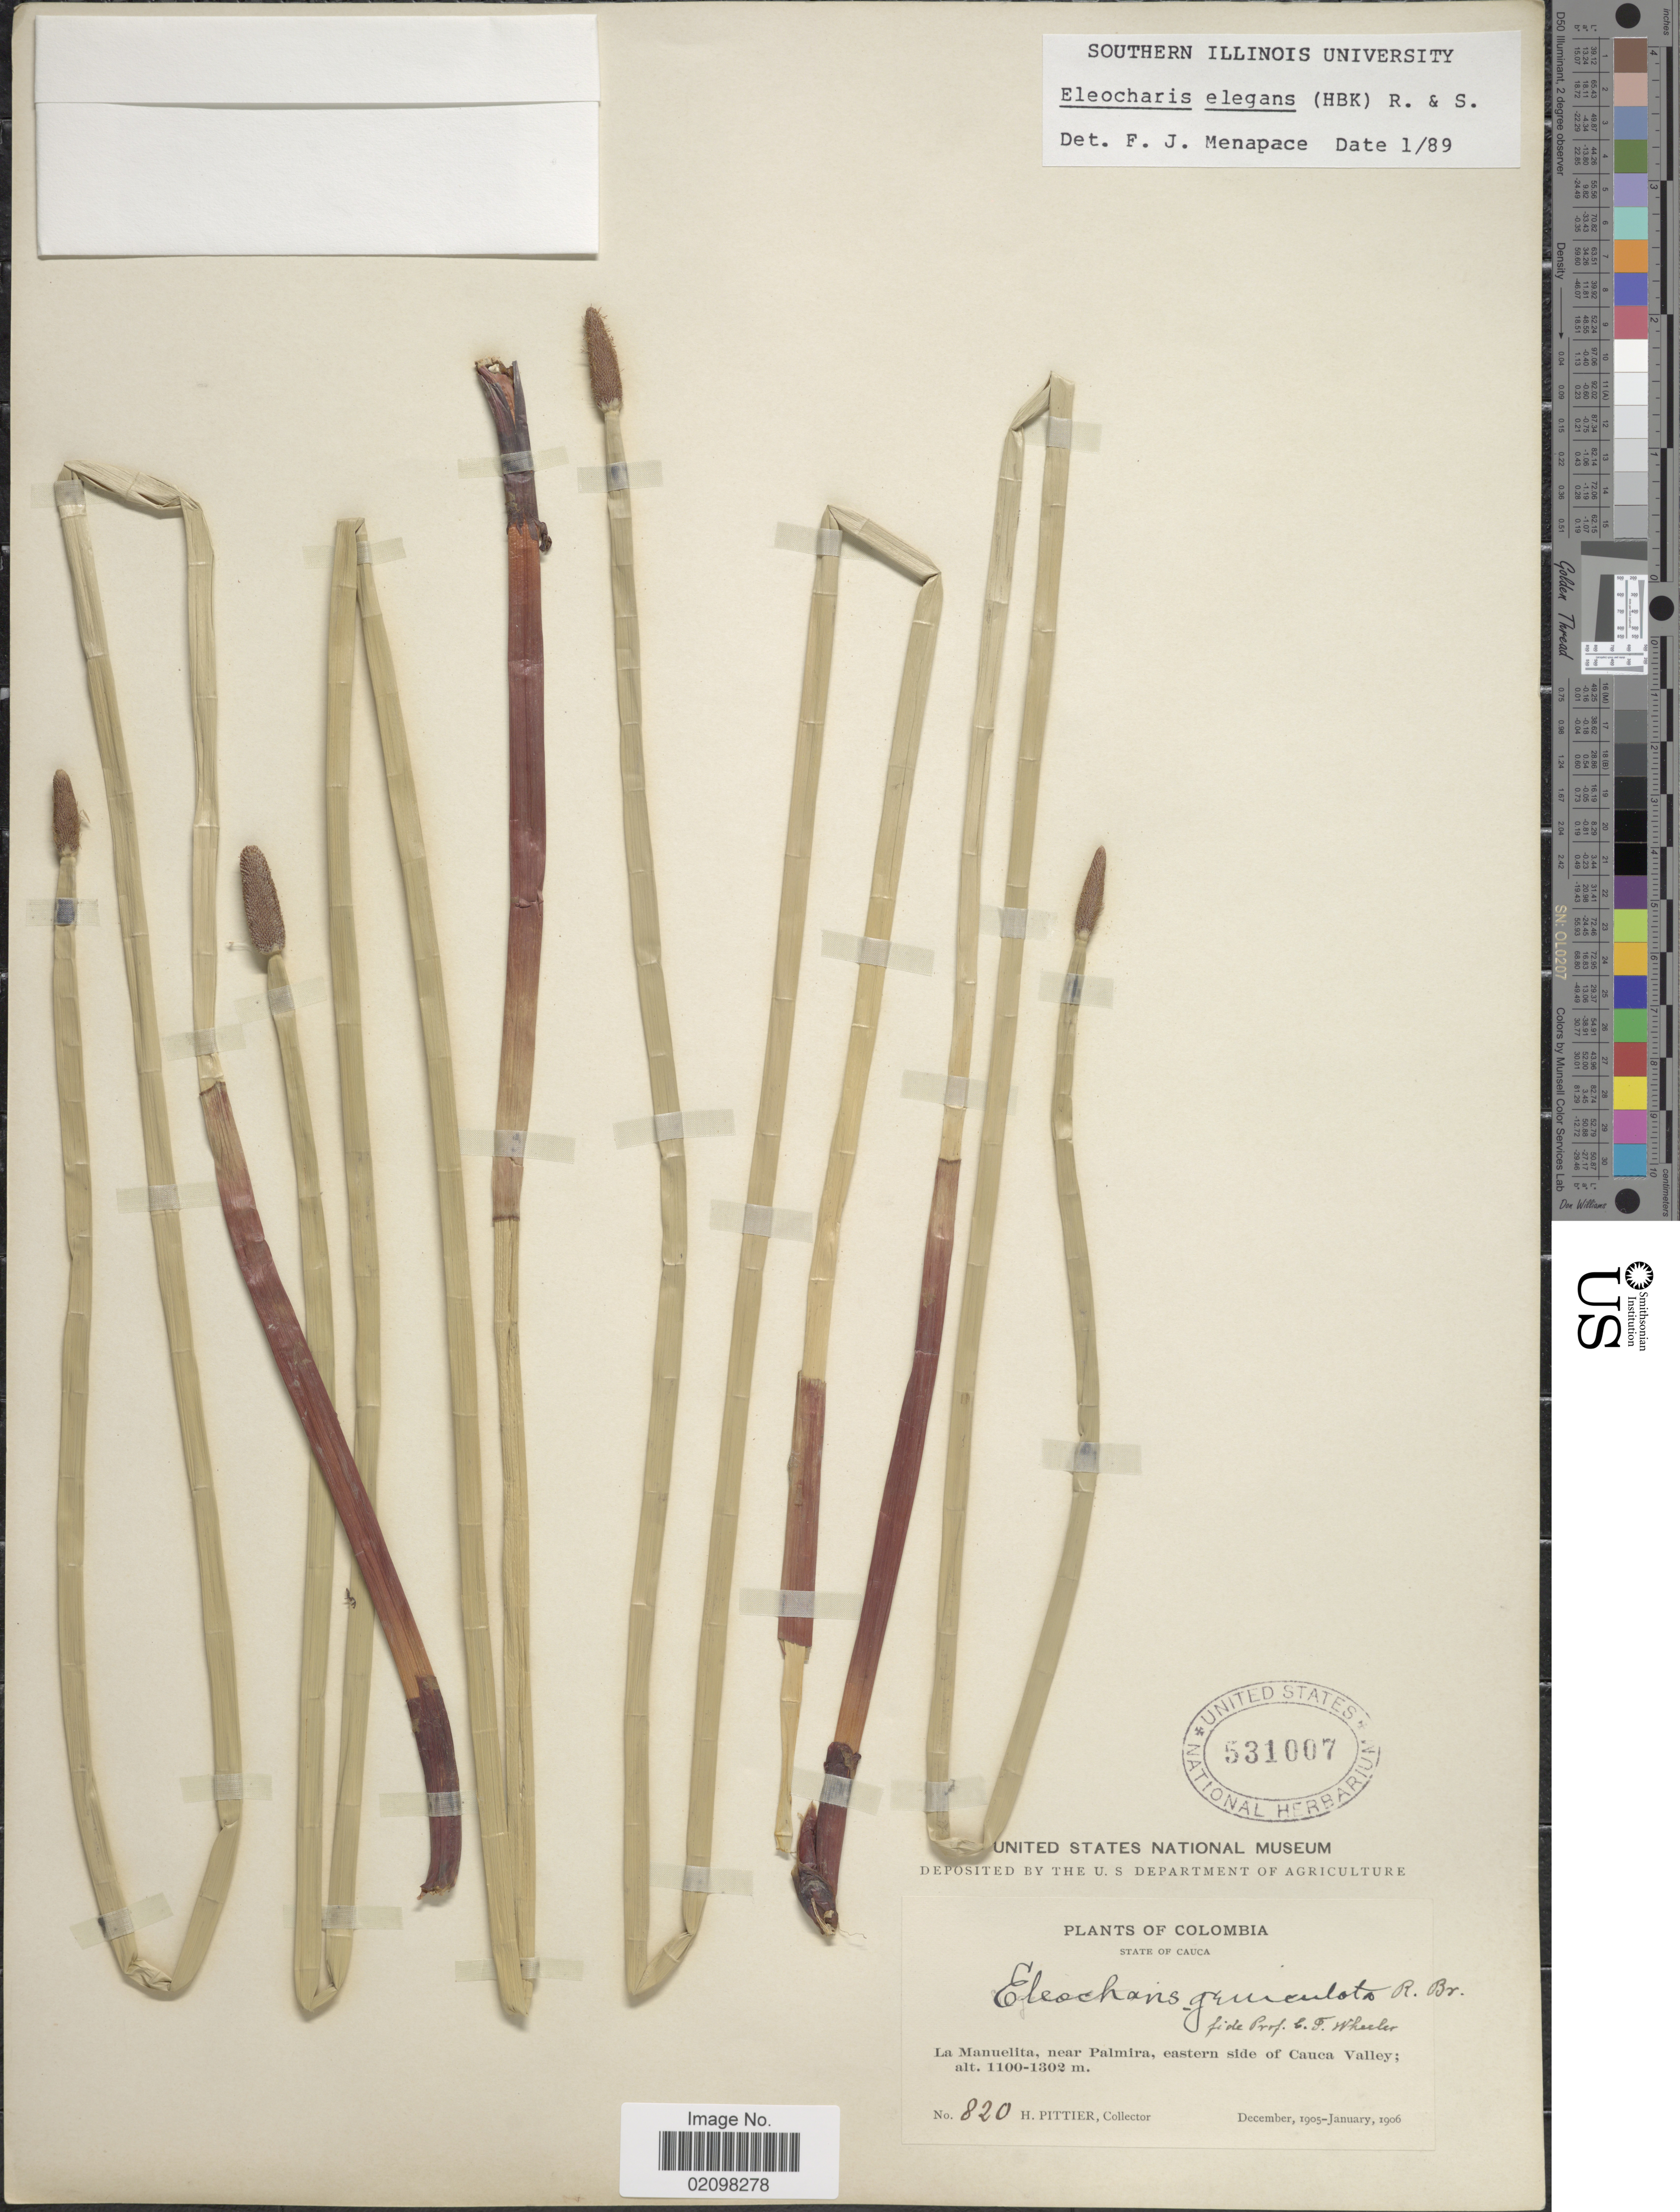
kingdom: Plantae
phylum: Tracheophyta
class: Liliopsida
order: Poales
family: Cyperaceae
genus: Eleocharis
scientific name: Eleocharis elegans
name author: (Kunth) Roem. & Schult.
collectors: H. F. Pittier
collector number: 820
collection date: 1905-12/1906-01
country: Colombia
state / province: Cauca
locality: La Manuelita, near Palmira, eastern side of Cauca Valley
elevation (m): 1100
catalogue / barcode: US 531007